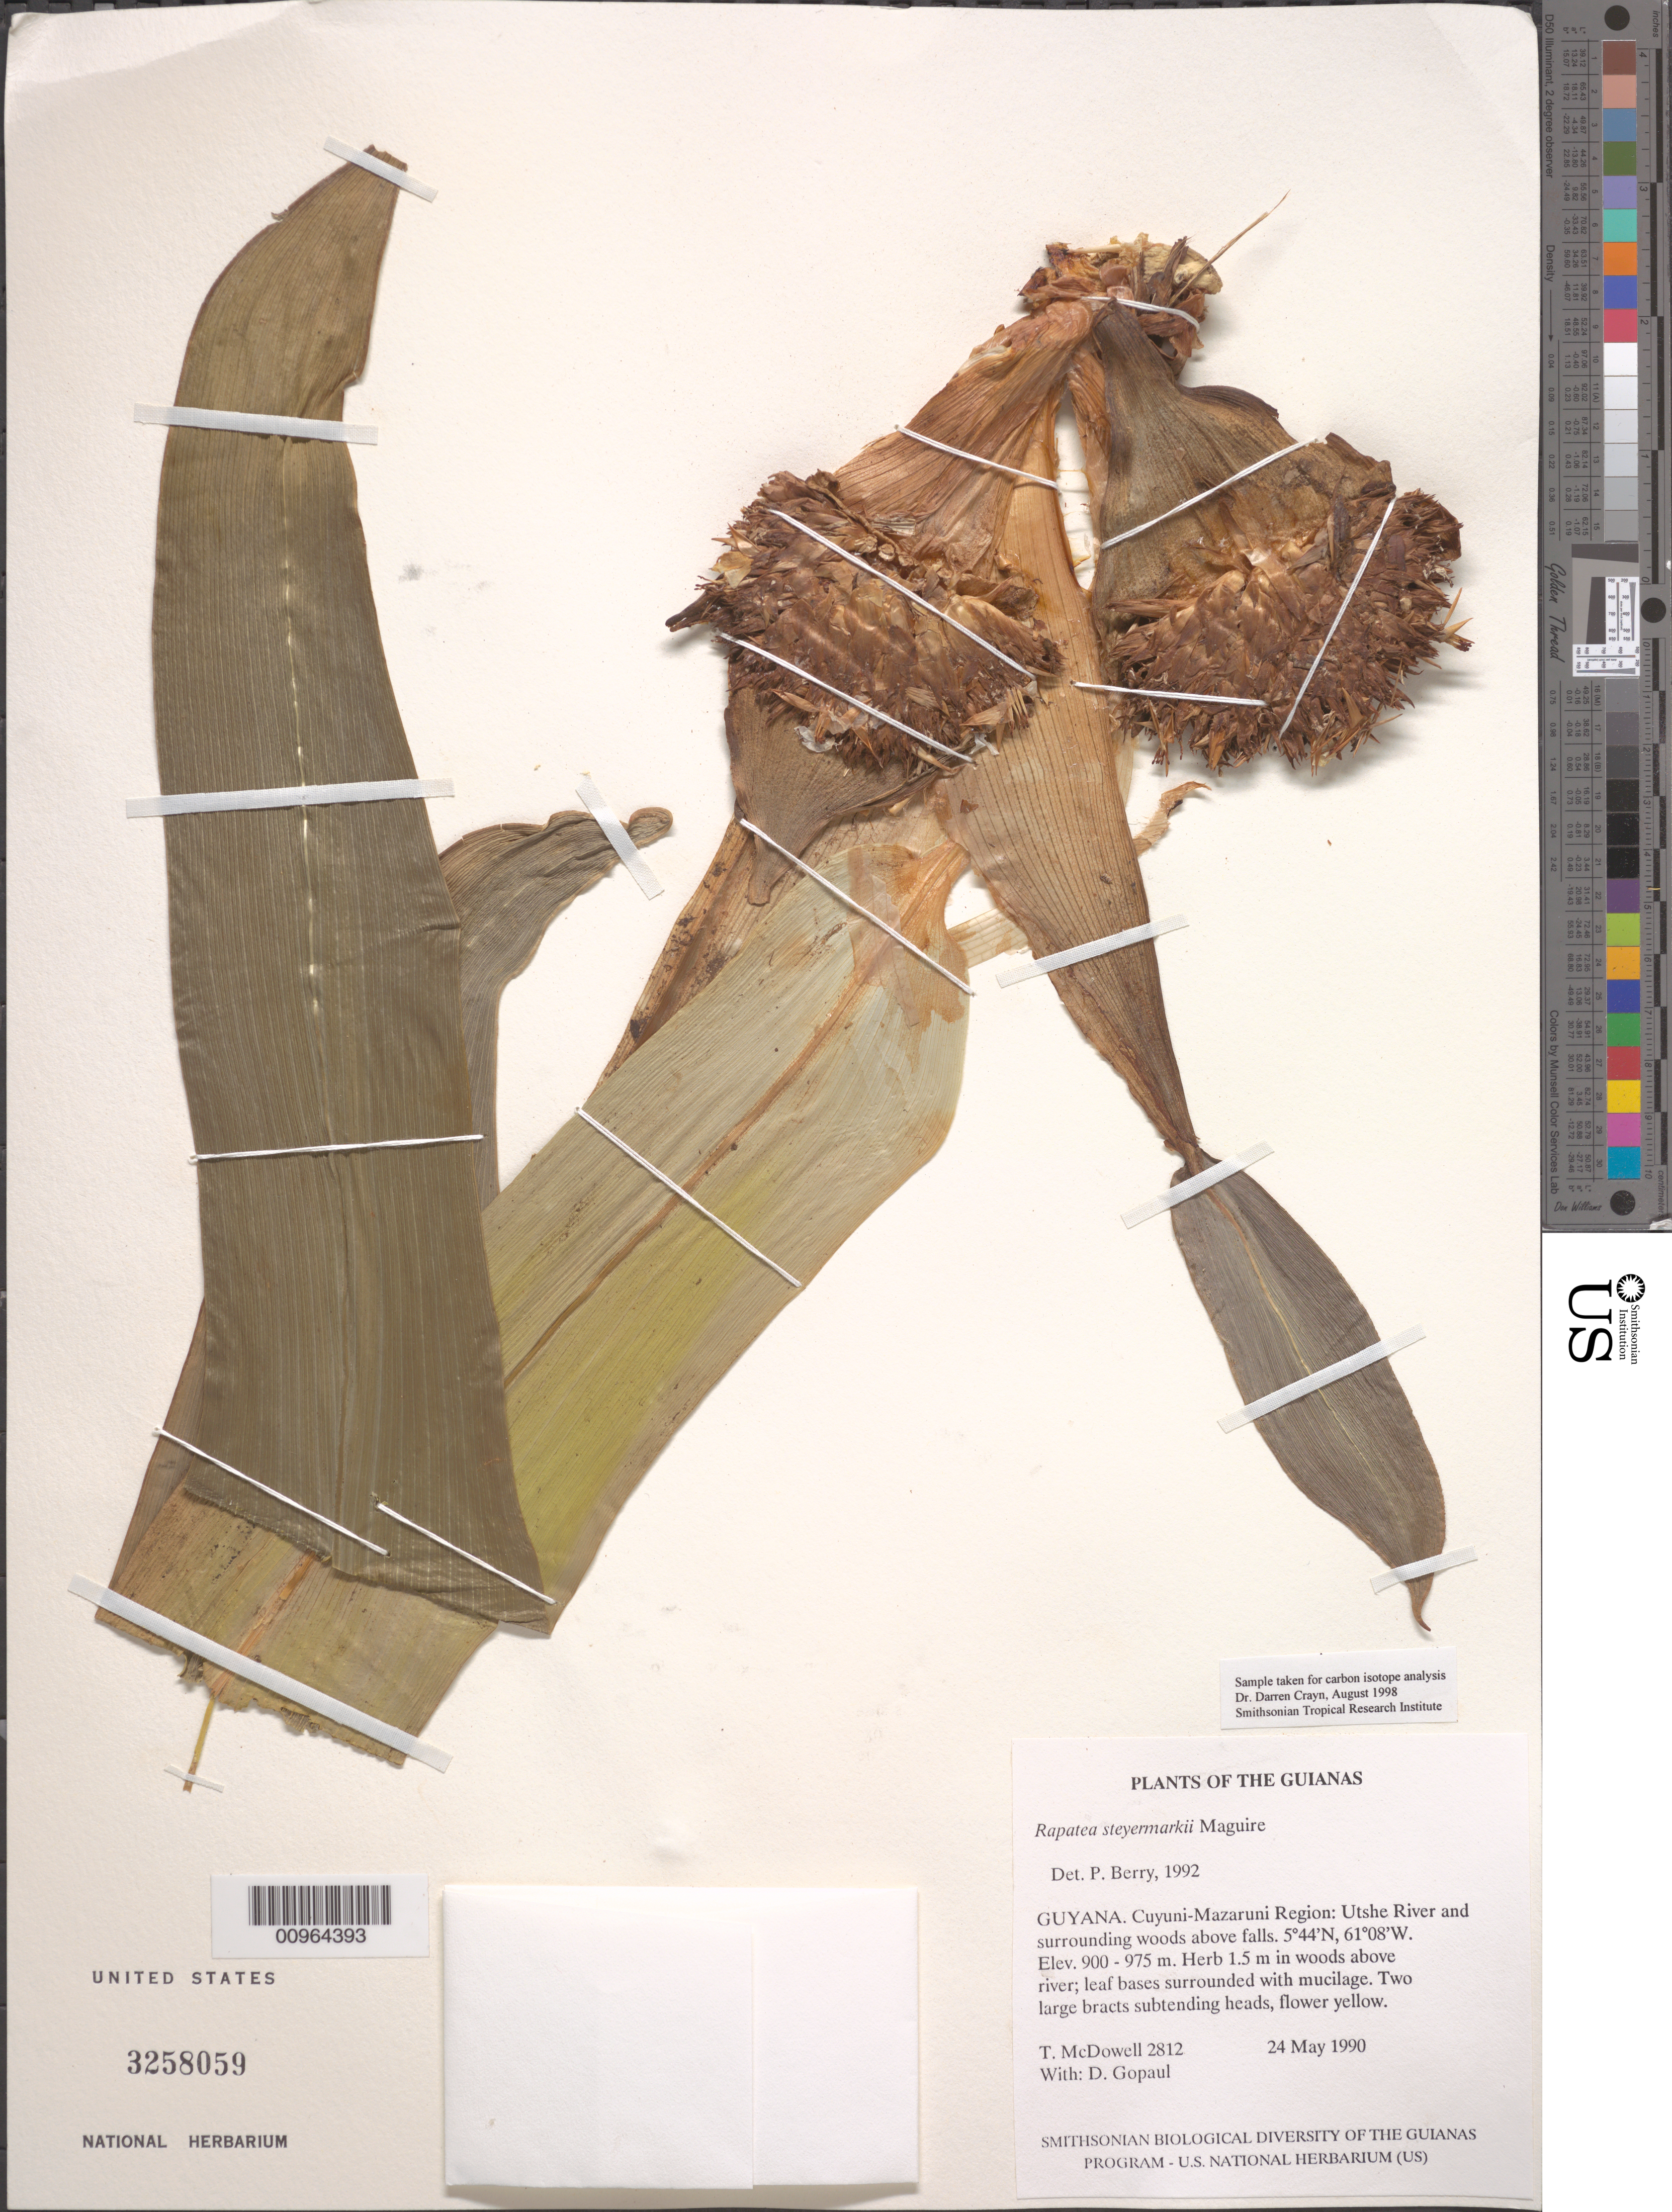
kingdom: Plantae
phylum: Tracheophyta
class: Liliopsida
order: Poales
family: Rapateaceae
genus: Rapatea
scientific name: Rapatea steyermarkii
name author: Maguire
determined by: Berry, P. E., (WIS), University of Wisconsin - Madison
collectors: T. McDowell & D. Gopaul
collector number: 2812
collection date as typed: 24 May 1990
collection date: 1990-05-24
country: Guyana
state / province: Cuyuni-Mazaruni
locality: Utshi River and Falls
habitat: Along river and surrounding woods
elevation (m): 900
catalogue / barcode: US 3258059